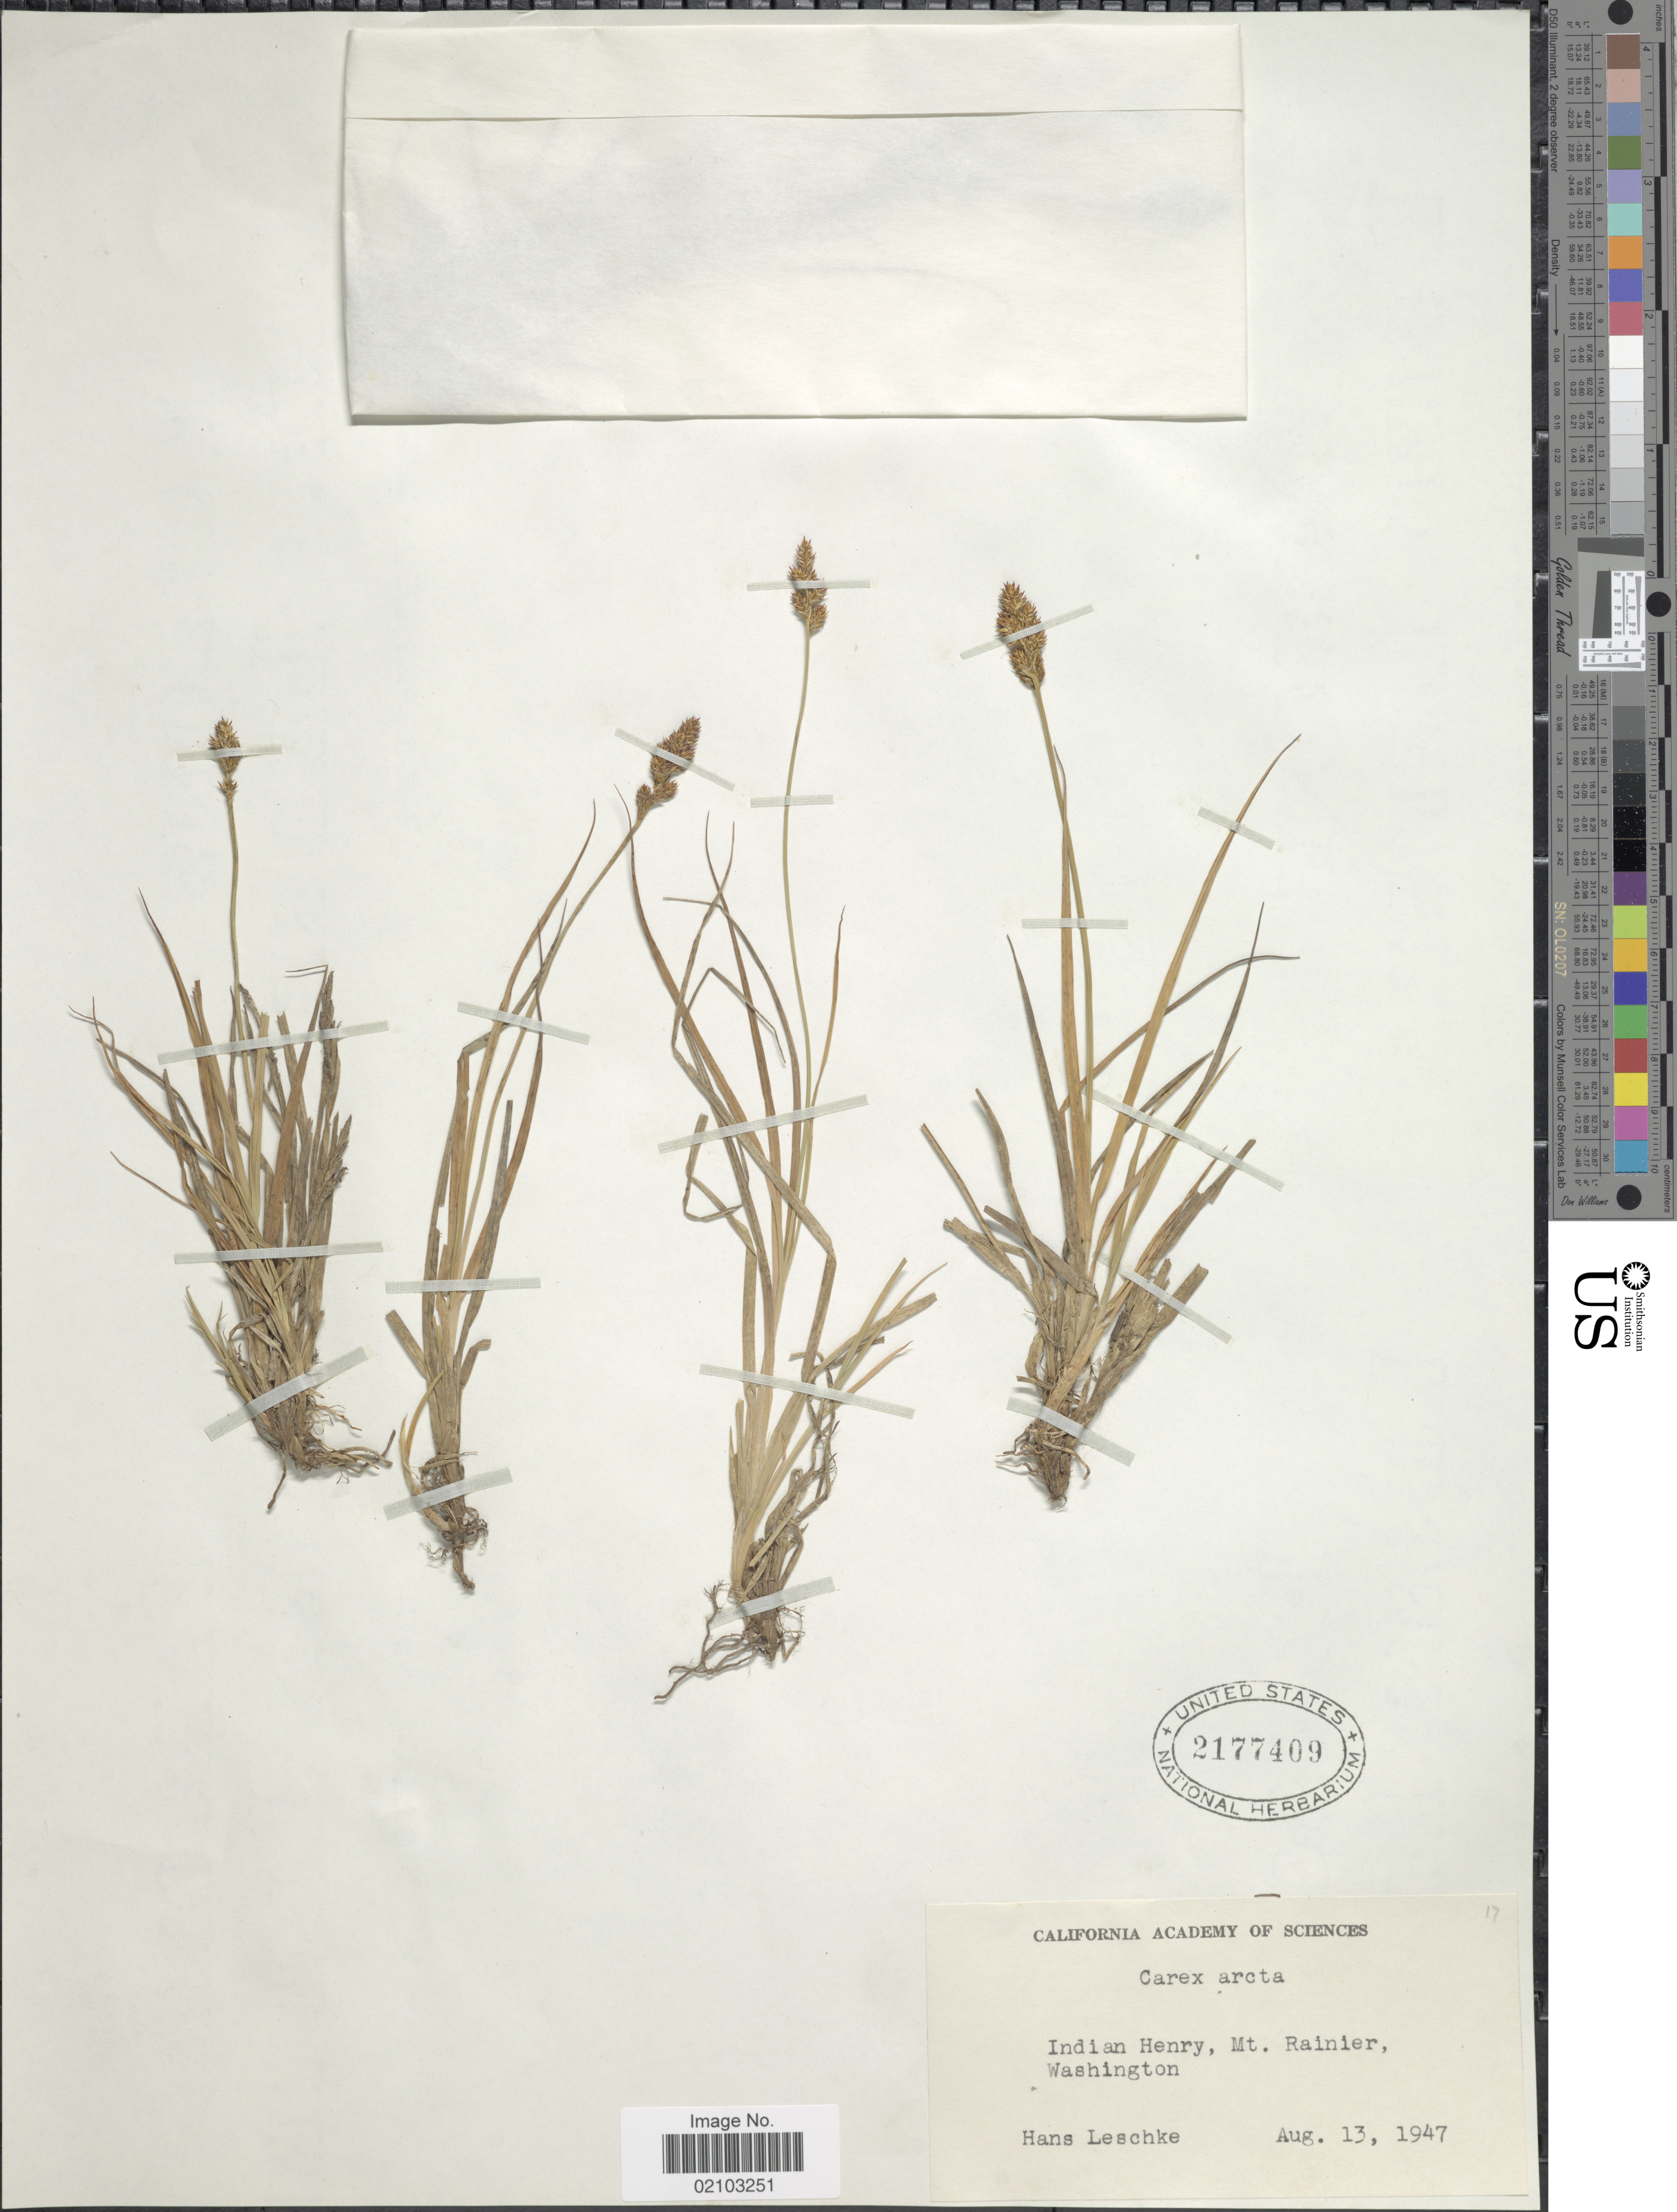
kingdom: Plantae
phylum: Tracheophyta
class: Liliopsida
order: Poales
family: Cyperaceae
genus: Carex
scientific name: Carex arcta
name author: Boott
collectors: H. Leschke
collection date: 1947-08-13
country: United States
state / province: Washington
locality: Indian Henry, Mt. Rainier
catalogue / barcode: US 2177409